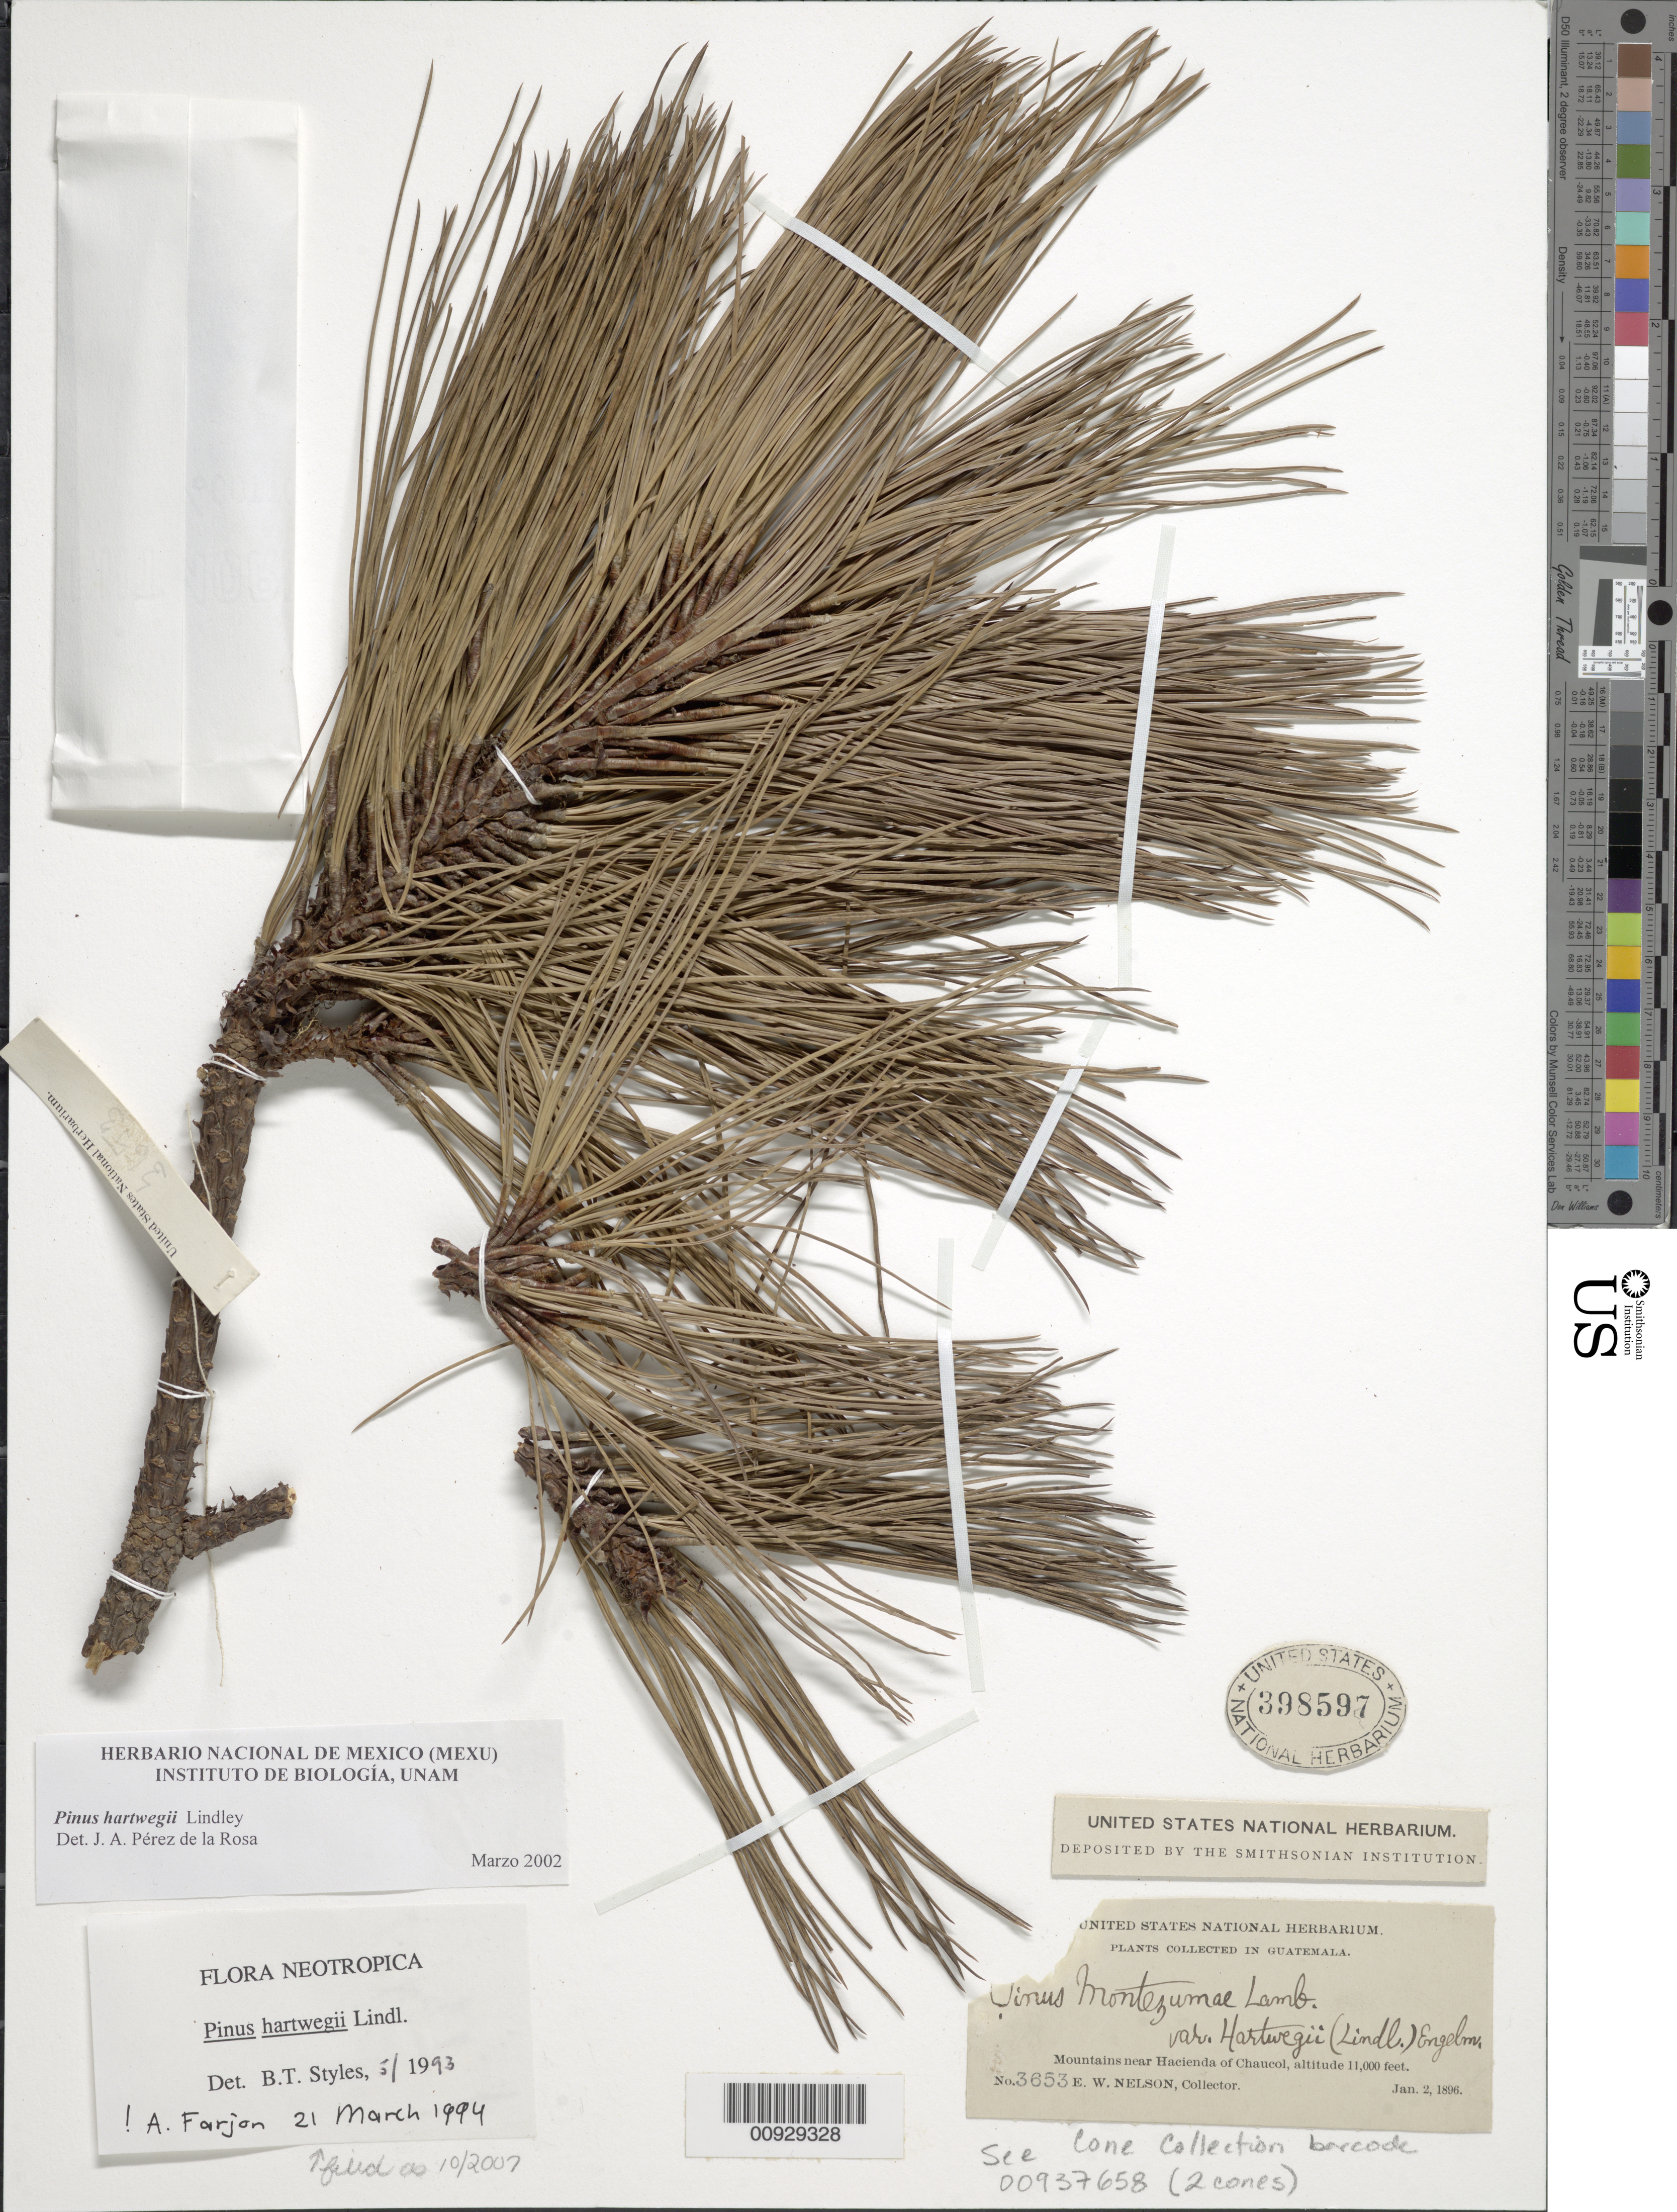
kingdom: Plantae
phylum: Tracheophyta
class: Pinopsida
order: Pinales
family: Pinaceae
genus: Pinus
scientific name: Pinus hartwegii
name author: Lindl.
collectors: E. W. Nelson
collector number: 3653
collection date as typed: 02 Jan 1896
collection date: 1896-01-02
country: Guatemala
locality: Near Hacienda of Chaucol.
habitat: Mountains.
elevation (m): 3353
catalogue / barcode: US 398597